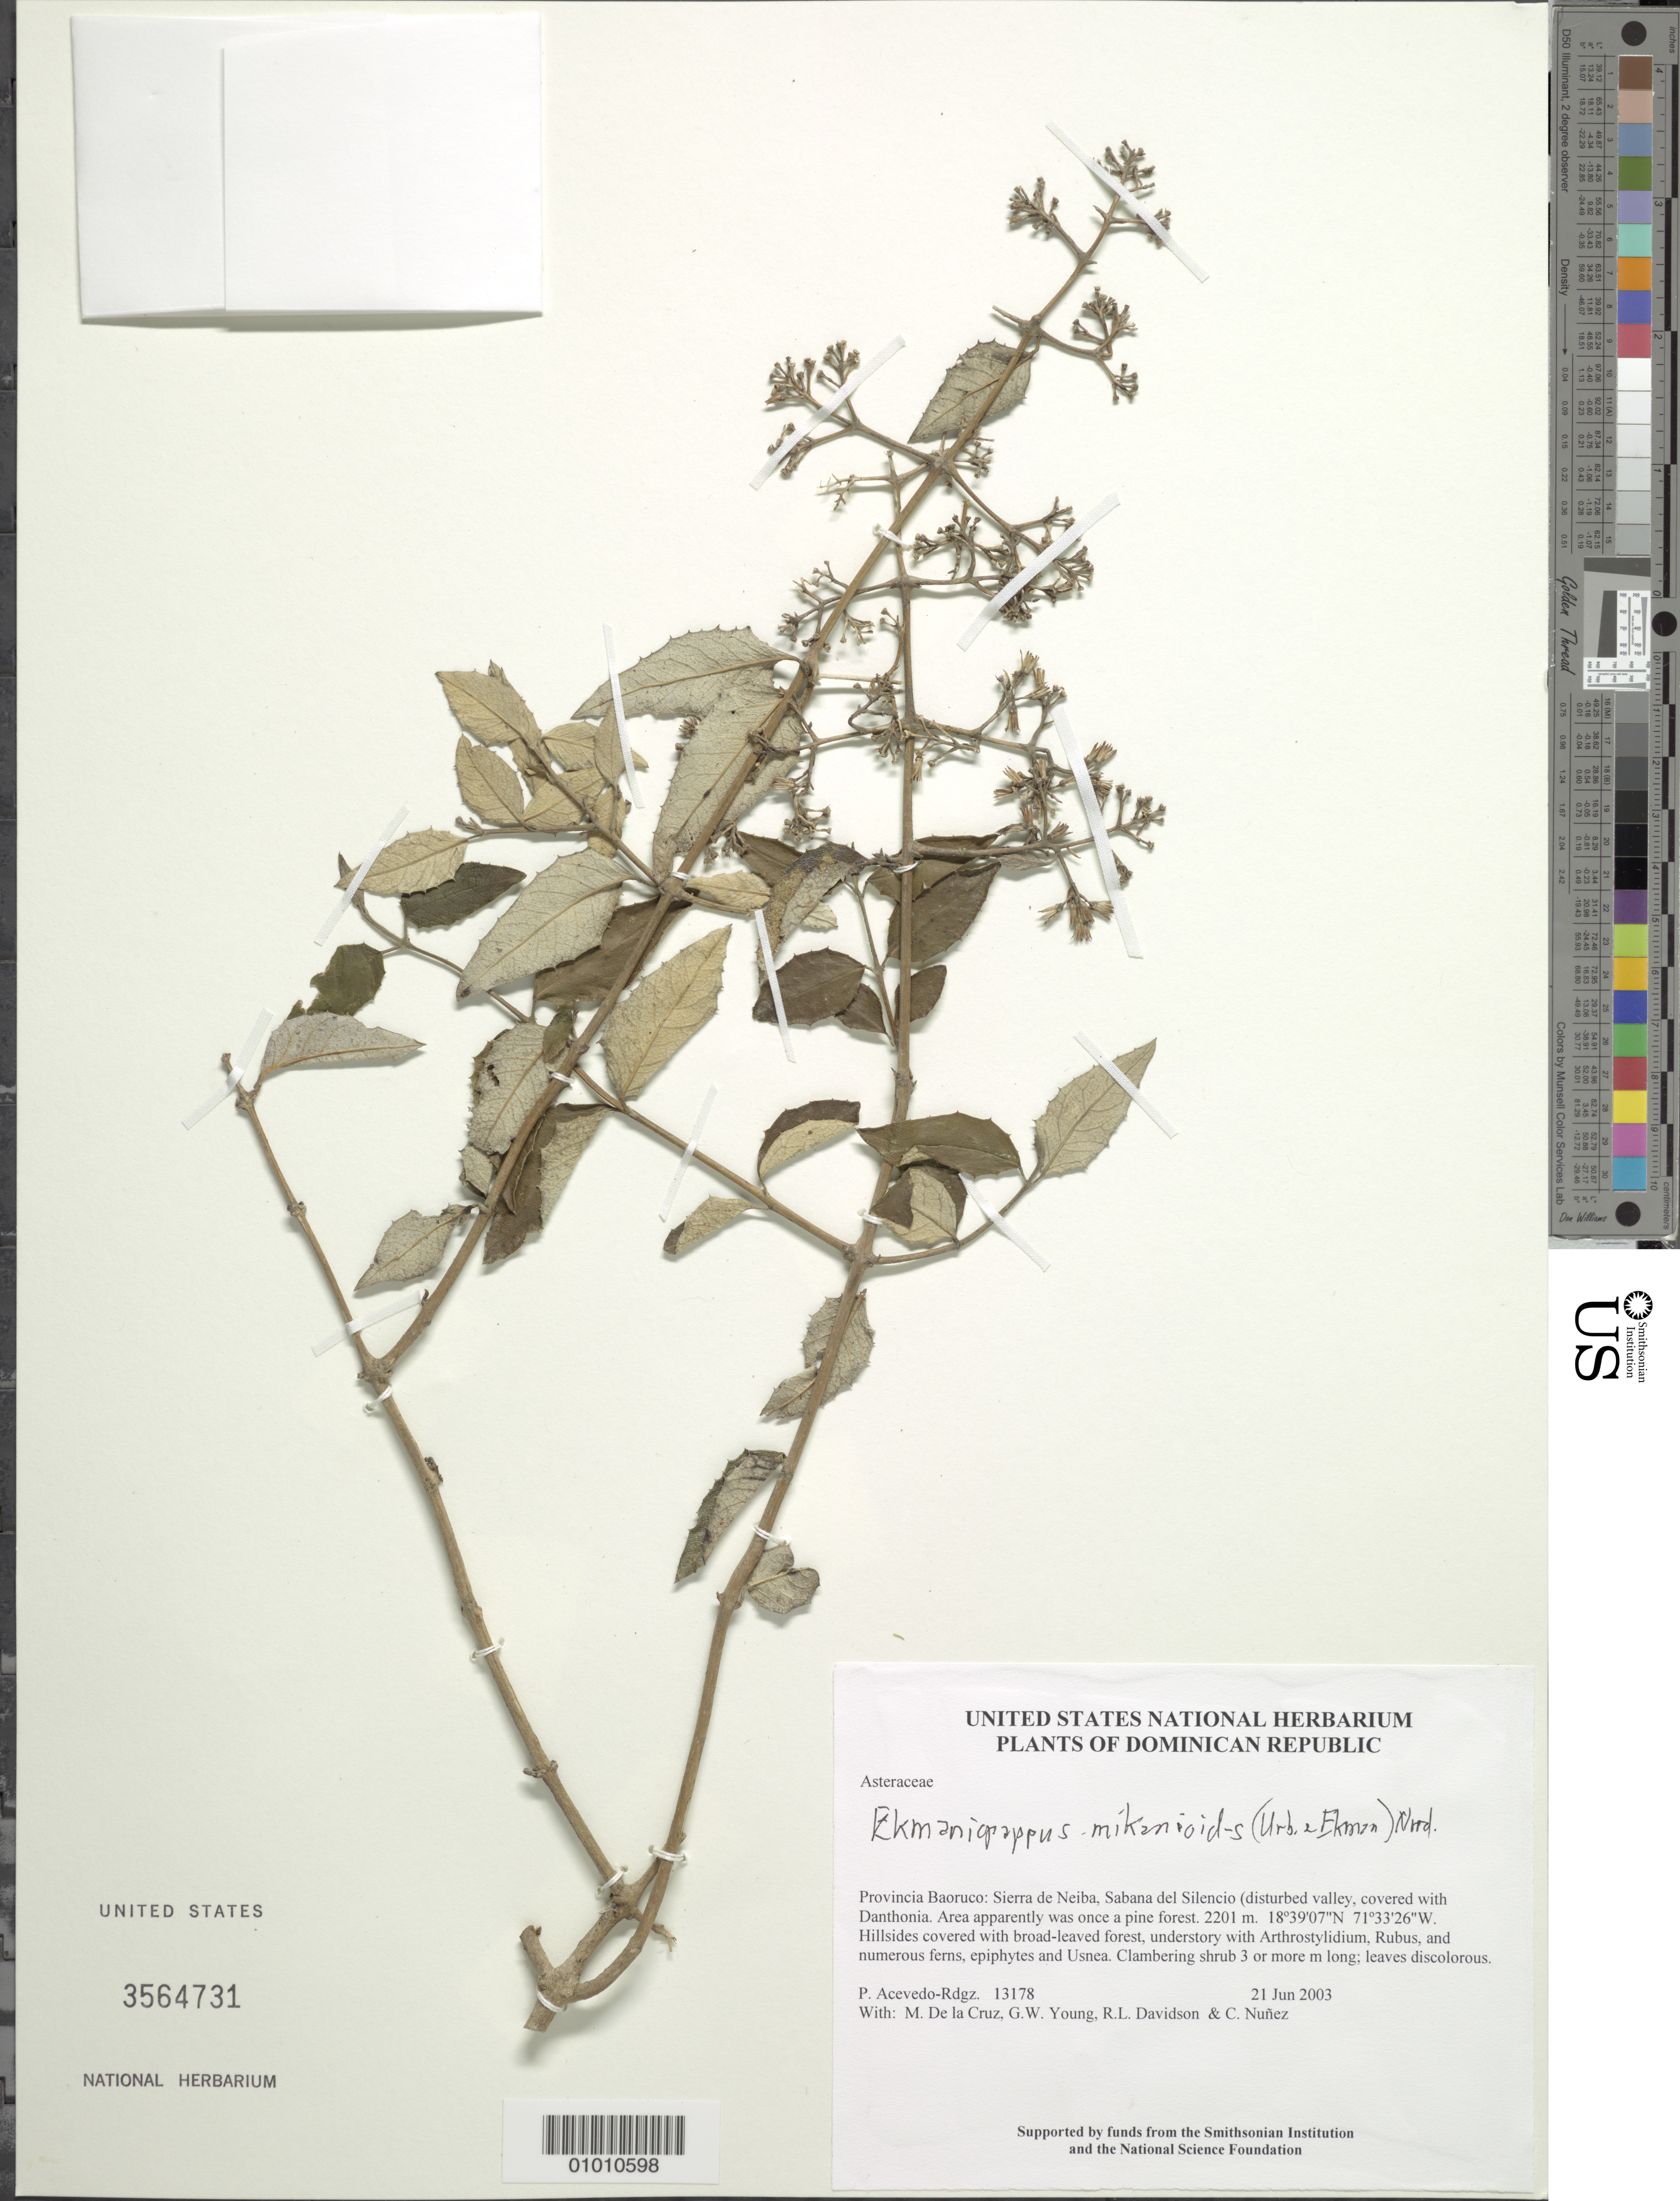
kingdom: Plantae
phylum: Tracheophyta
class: Magnoliopsida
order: Asterales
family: Asteraceae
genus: Ekmaniopappus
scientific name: Ekmaniopappus mikanioides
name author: (Urb. & Ekman) Borhidi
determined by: Robinson, Harold E., (US)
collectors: P. Acevedo-Rodr., M. de la Cruz, J. Rawlins, G. Young, R. Davidson & C. Nunez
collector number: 13178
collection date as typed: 21 Jun 2003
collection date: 2003-06-21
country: Dominican Republic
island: Hispaniola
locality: Provincia Baoruco: Sierra de Neiba, Sabana del Silencio (disturbed valley, covered with Danthonia. Area apparently was once a pine forest.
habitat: Hillsides covered with broad-leaved forest, understory with Arthrostylidium, Rubus, and numerous ferns, epiphytes and Usnea.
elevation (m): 2201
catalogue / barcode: US 3564731